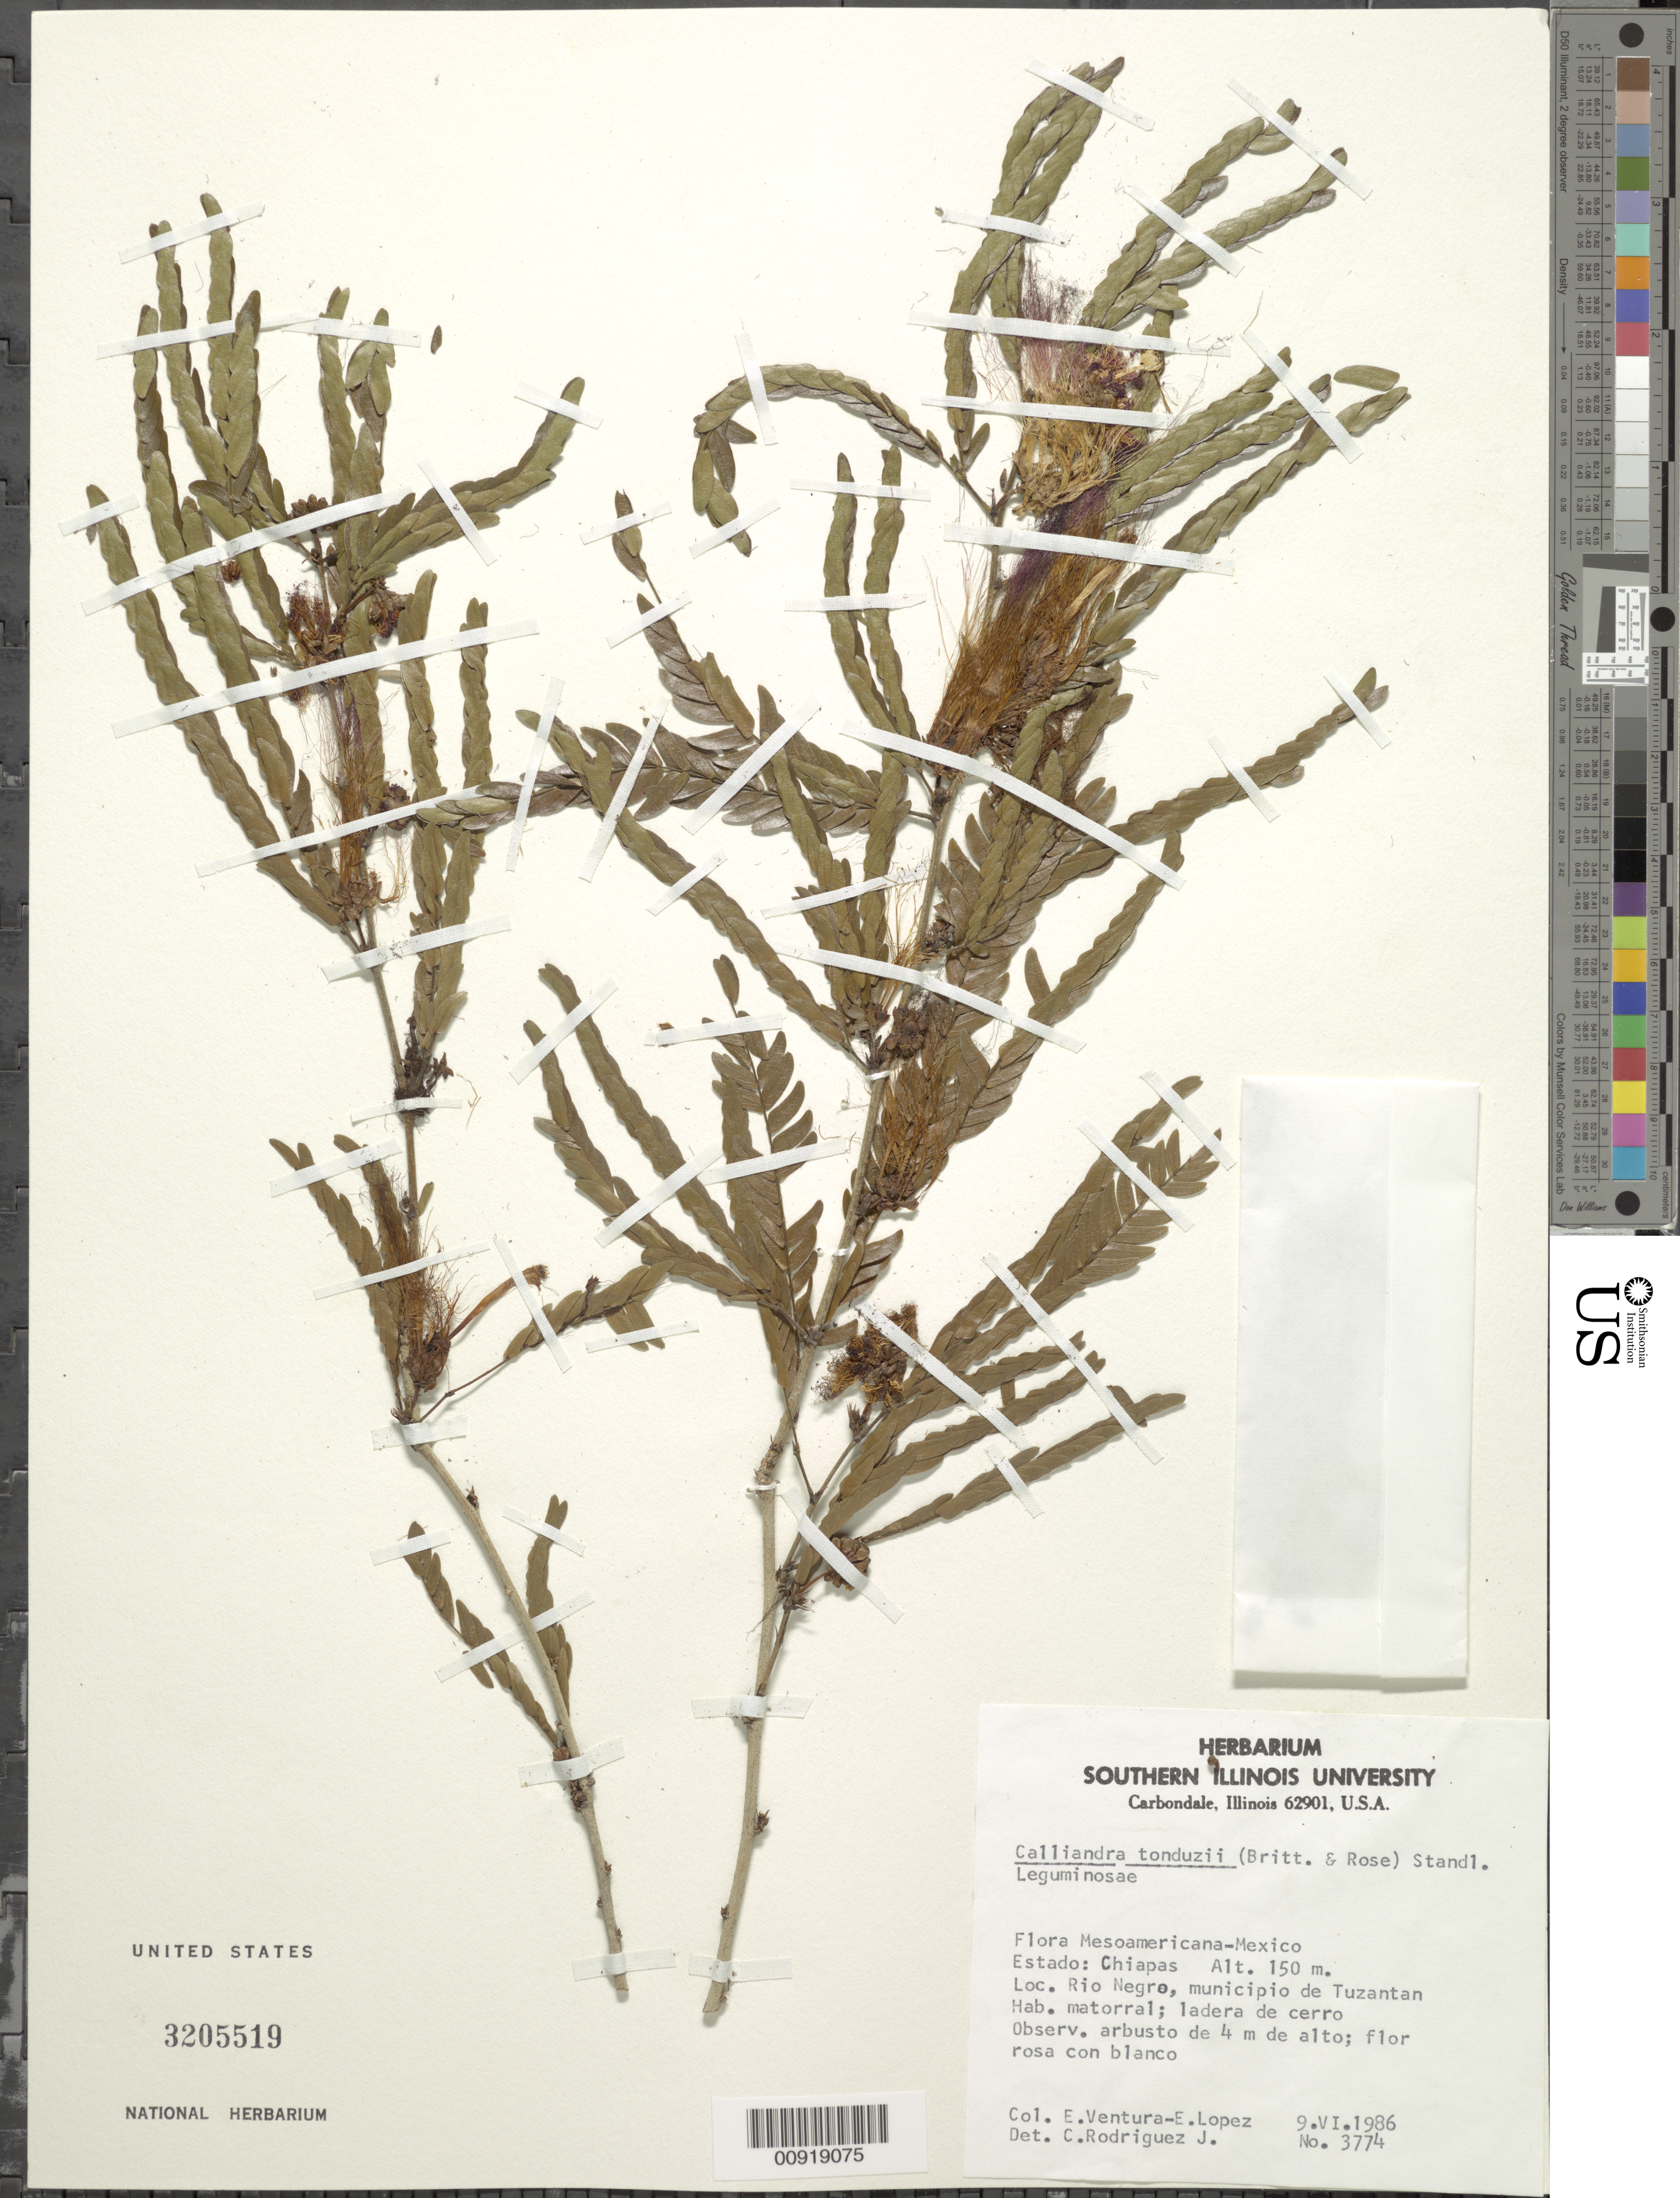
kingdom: Plantae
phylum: Tracheophyta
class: Magnoliopsida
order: Fabales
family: Fabaceae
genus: Calliandra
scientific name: Calliandra tonduzii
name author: (Britton) Standl.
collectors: E. Ventura V. & E. Lopez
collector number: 3774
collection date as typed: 09 Jun 1986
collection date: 1986-06-09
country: Mexico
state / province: Chiapas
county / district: Tuzantán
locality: Río Negro, municipio de Tuzantán, Chiapas.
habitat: Matorral; ladera de cerro.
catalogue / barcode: US 3205519